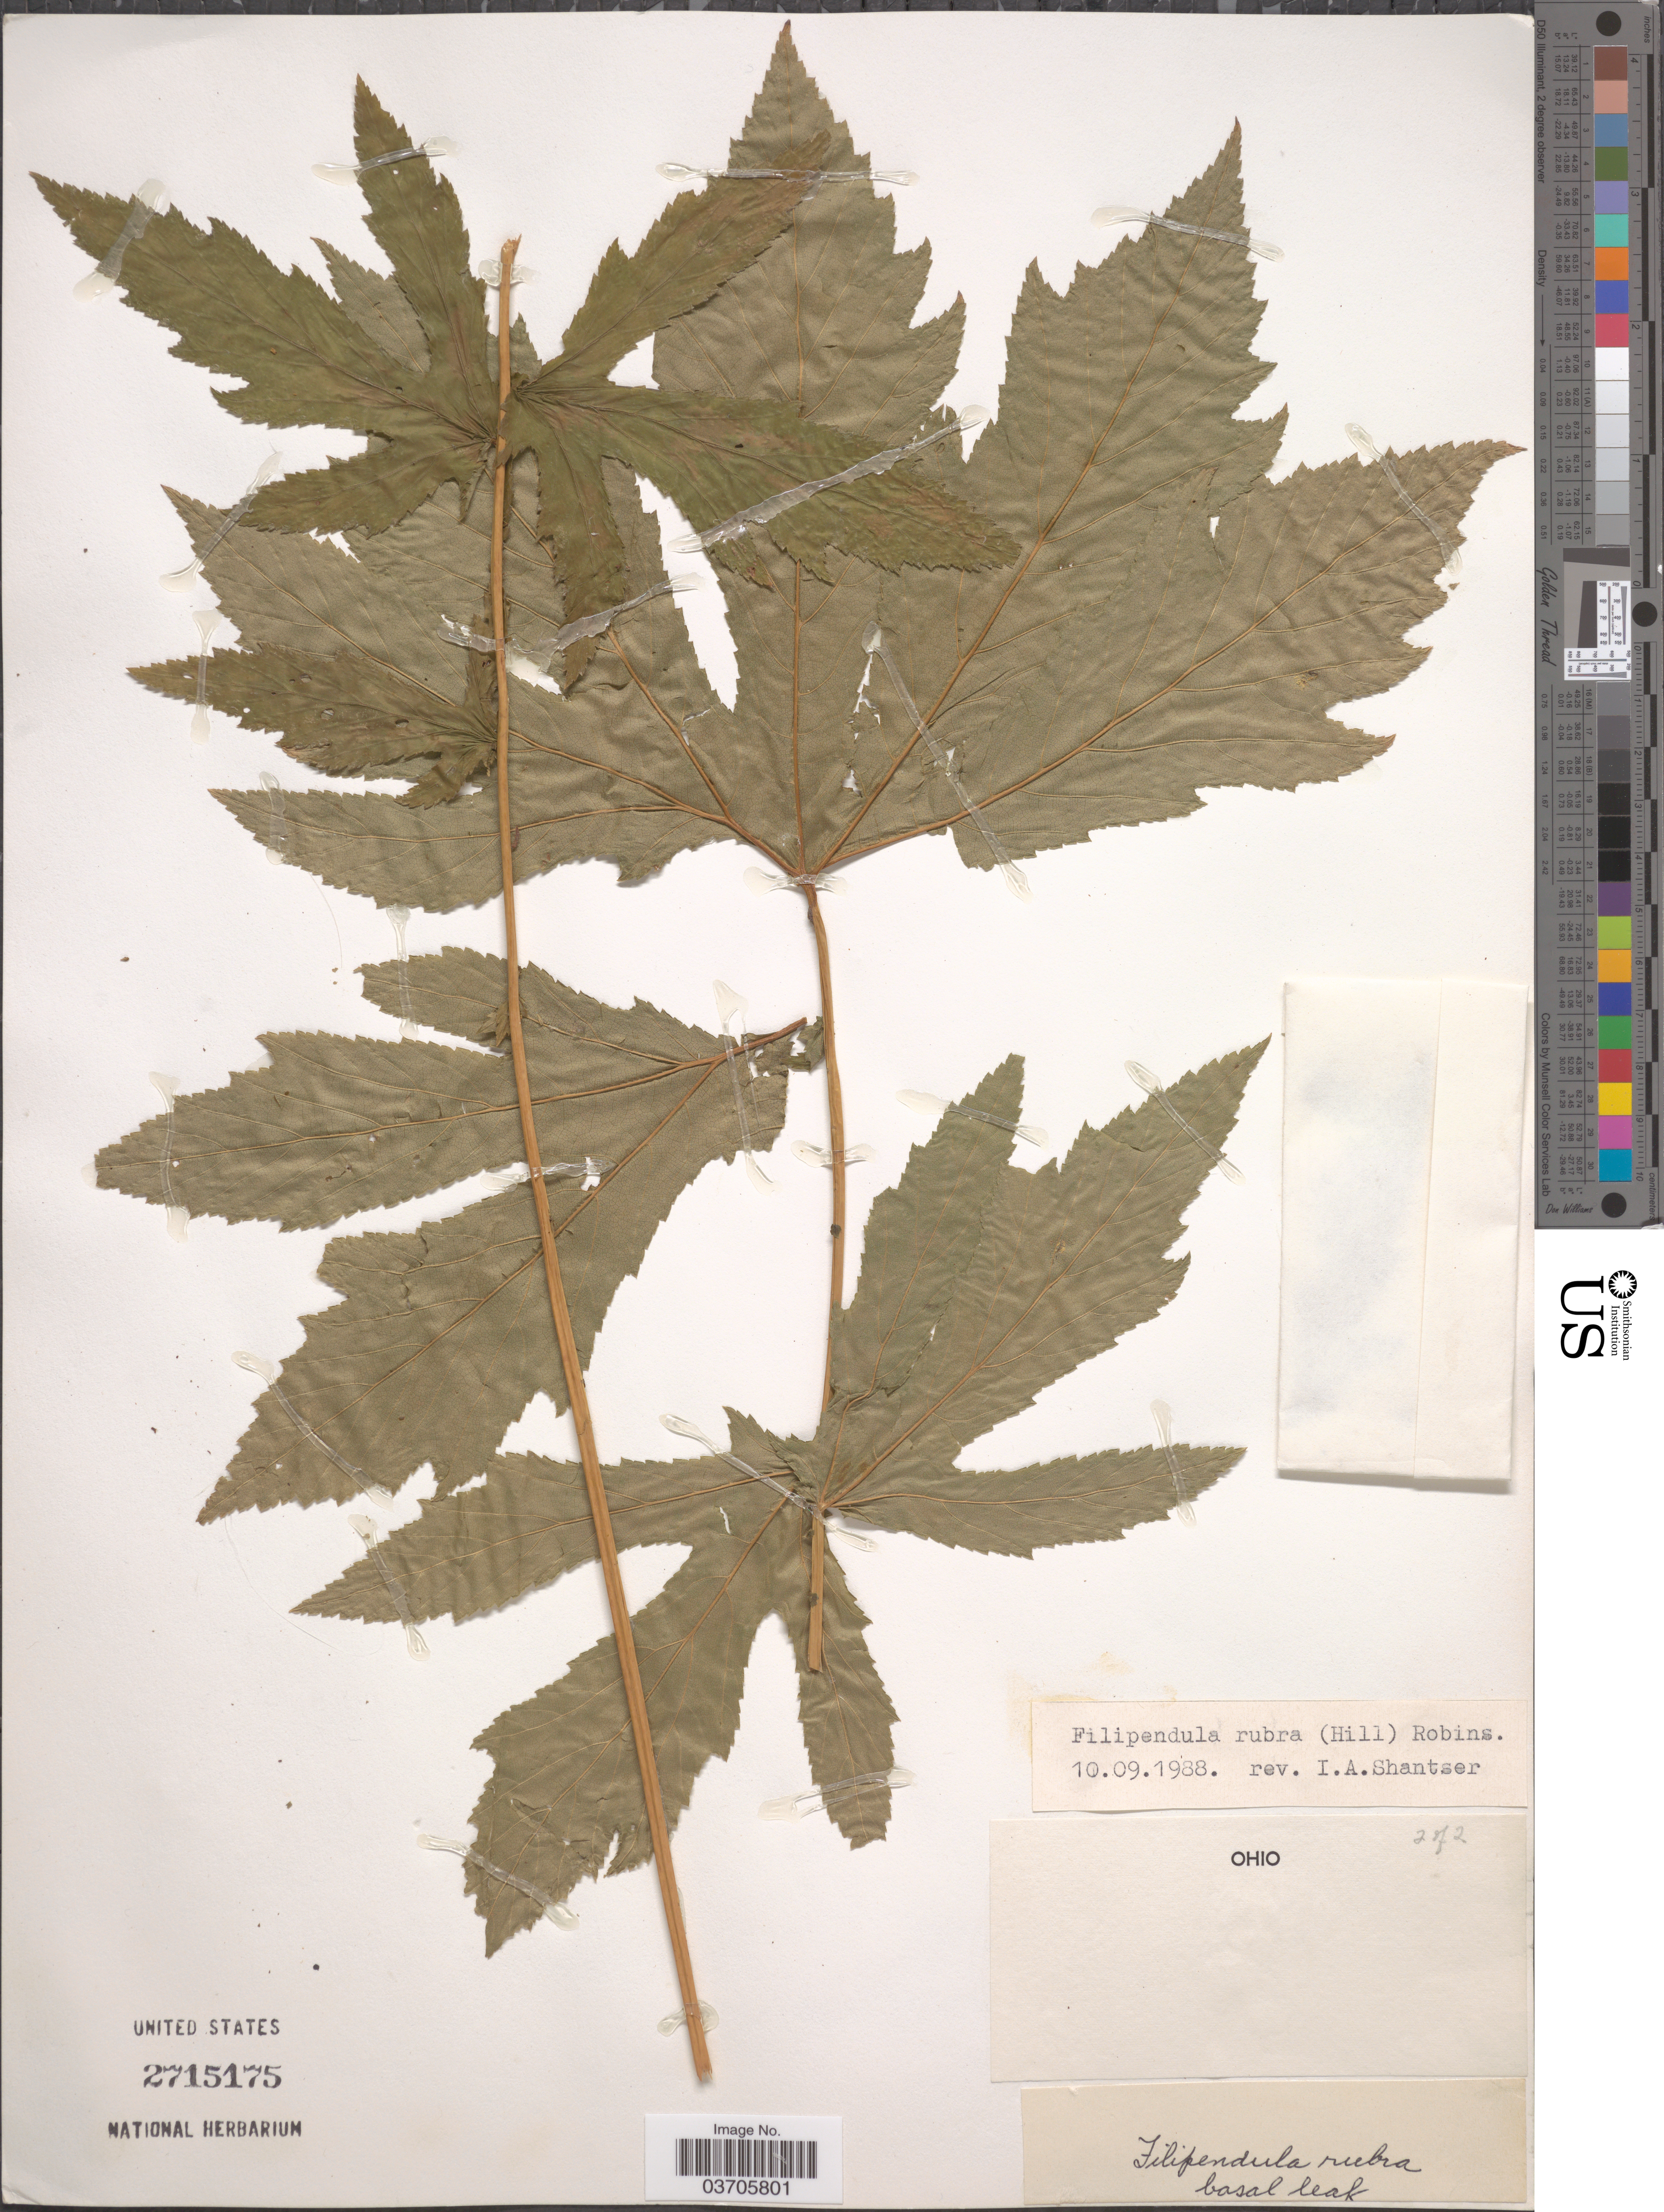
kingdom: Plantae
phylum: Tracheophyta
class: Magnoliopsida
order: Rosales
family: Rosaceae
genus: Filipendula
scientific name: Filipendula rubra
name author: (Hill) B.L. Rob.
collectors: I. Shantser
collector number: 272?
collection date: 1988-09-10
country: United States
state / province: Ohio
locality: Basal leak. [unsure placement]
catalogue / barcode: US 2715175